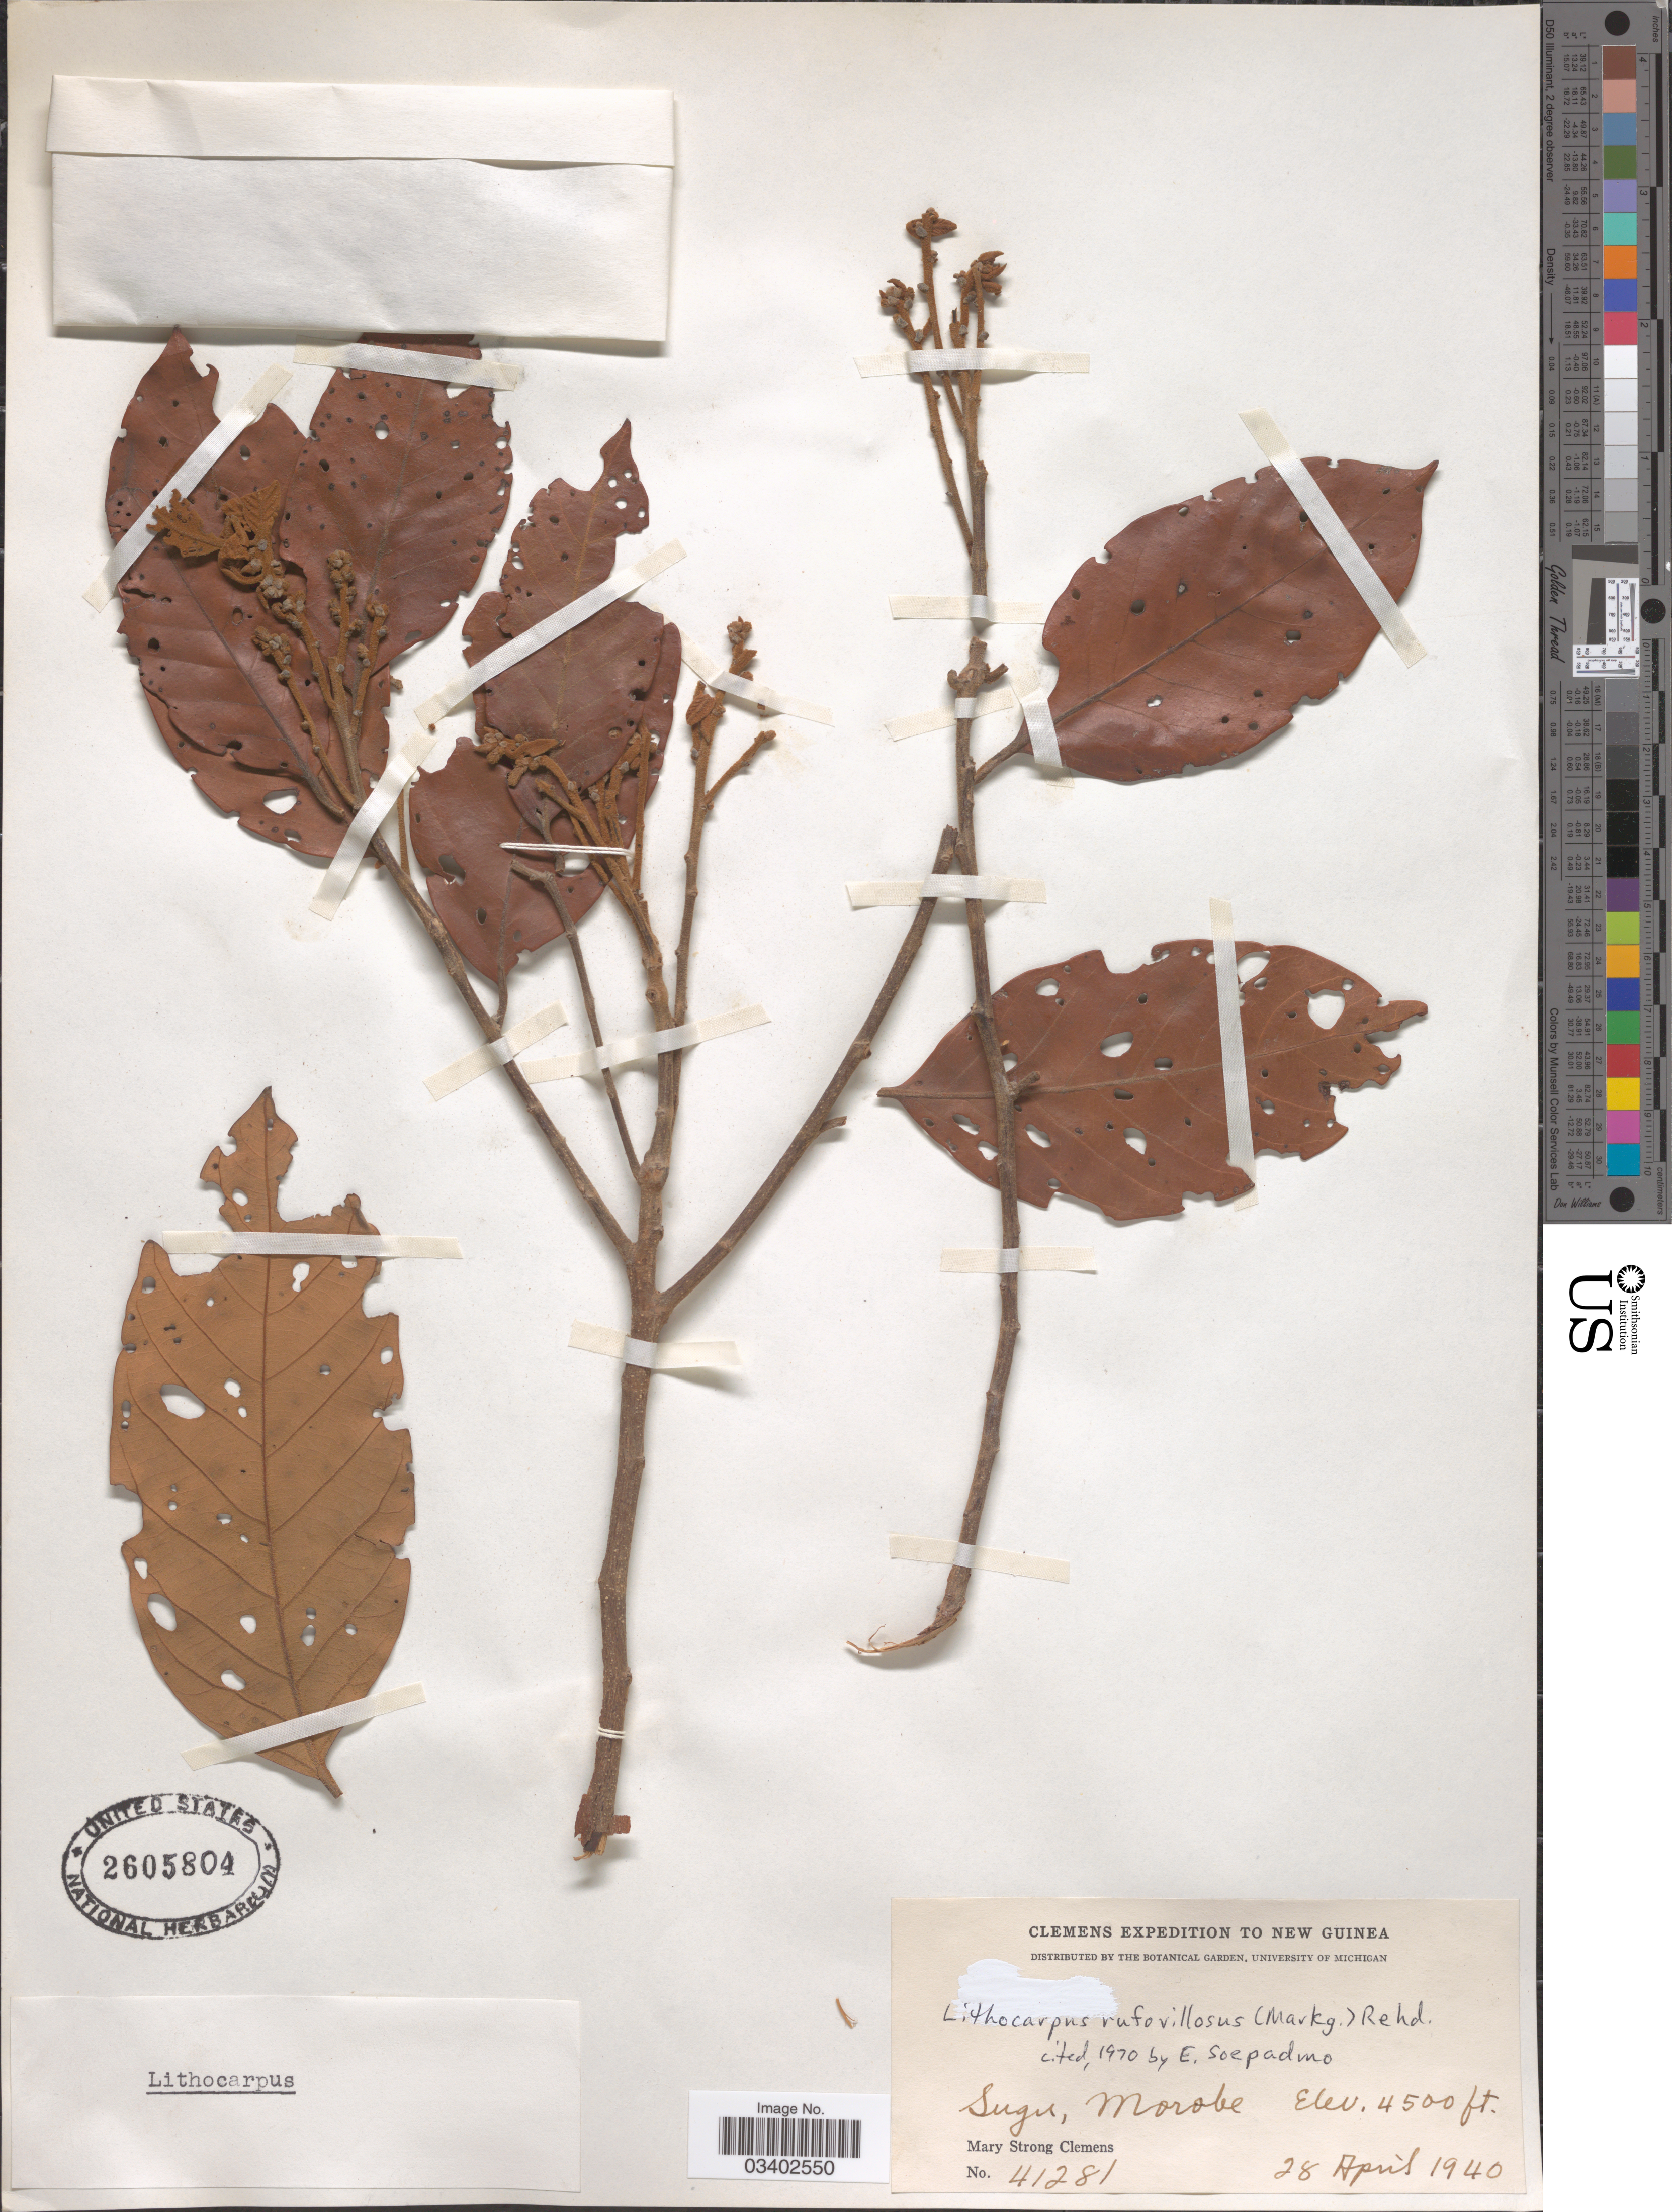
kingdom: Plantae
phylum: Tracheophyta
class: Magnoliopsida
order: Fagales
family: Fagaceae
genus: Lithocarpus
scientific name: Lithocarpus rufovillosus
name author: (Markgr.) Rehder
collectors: M. S. Clemens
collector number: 41281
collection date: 1940-04-28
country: Papua New Guinea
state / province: Morobe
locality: New Guinea. Sugu, Morobe.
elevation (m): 1372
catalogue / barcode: US 2605804